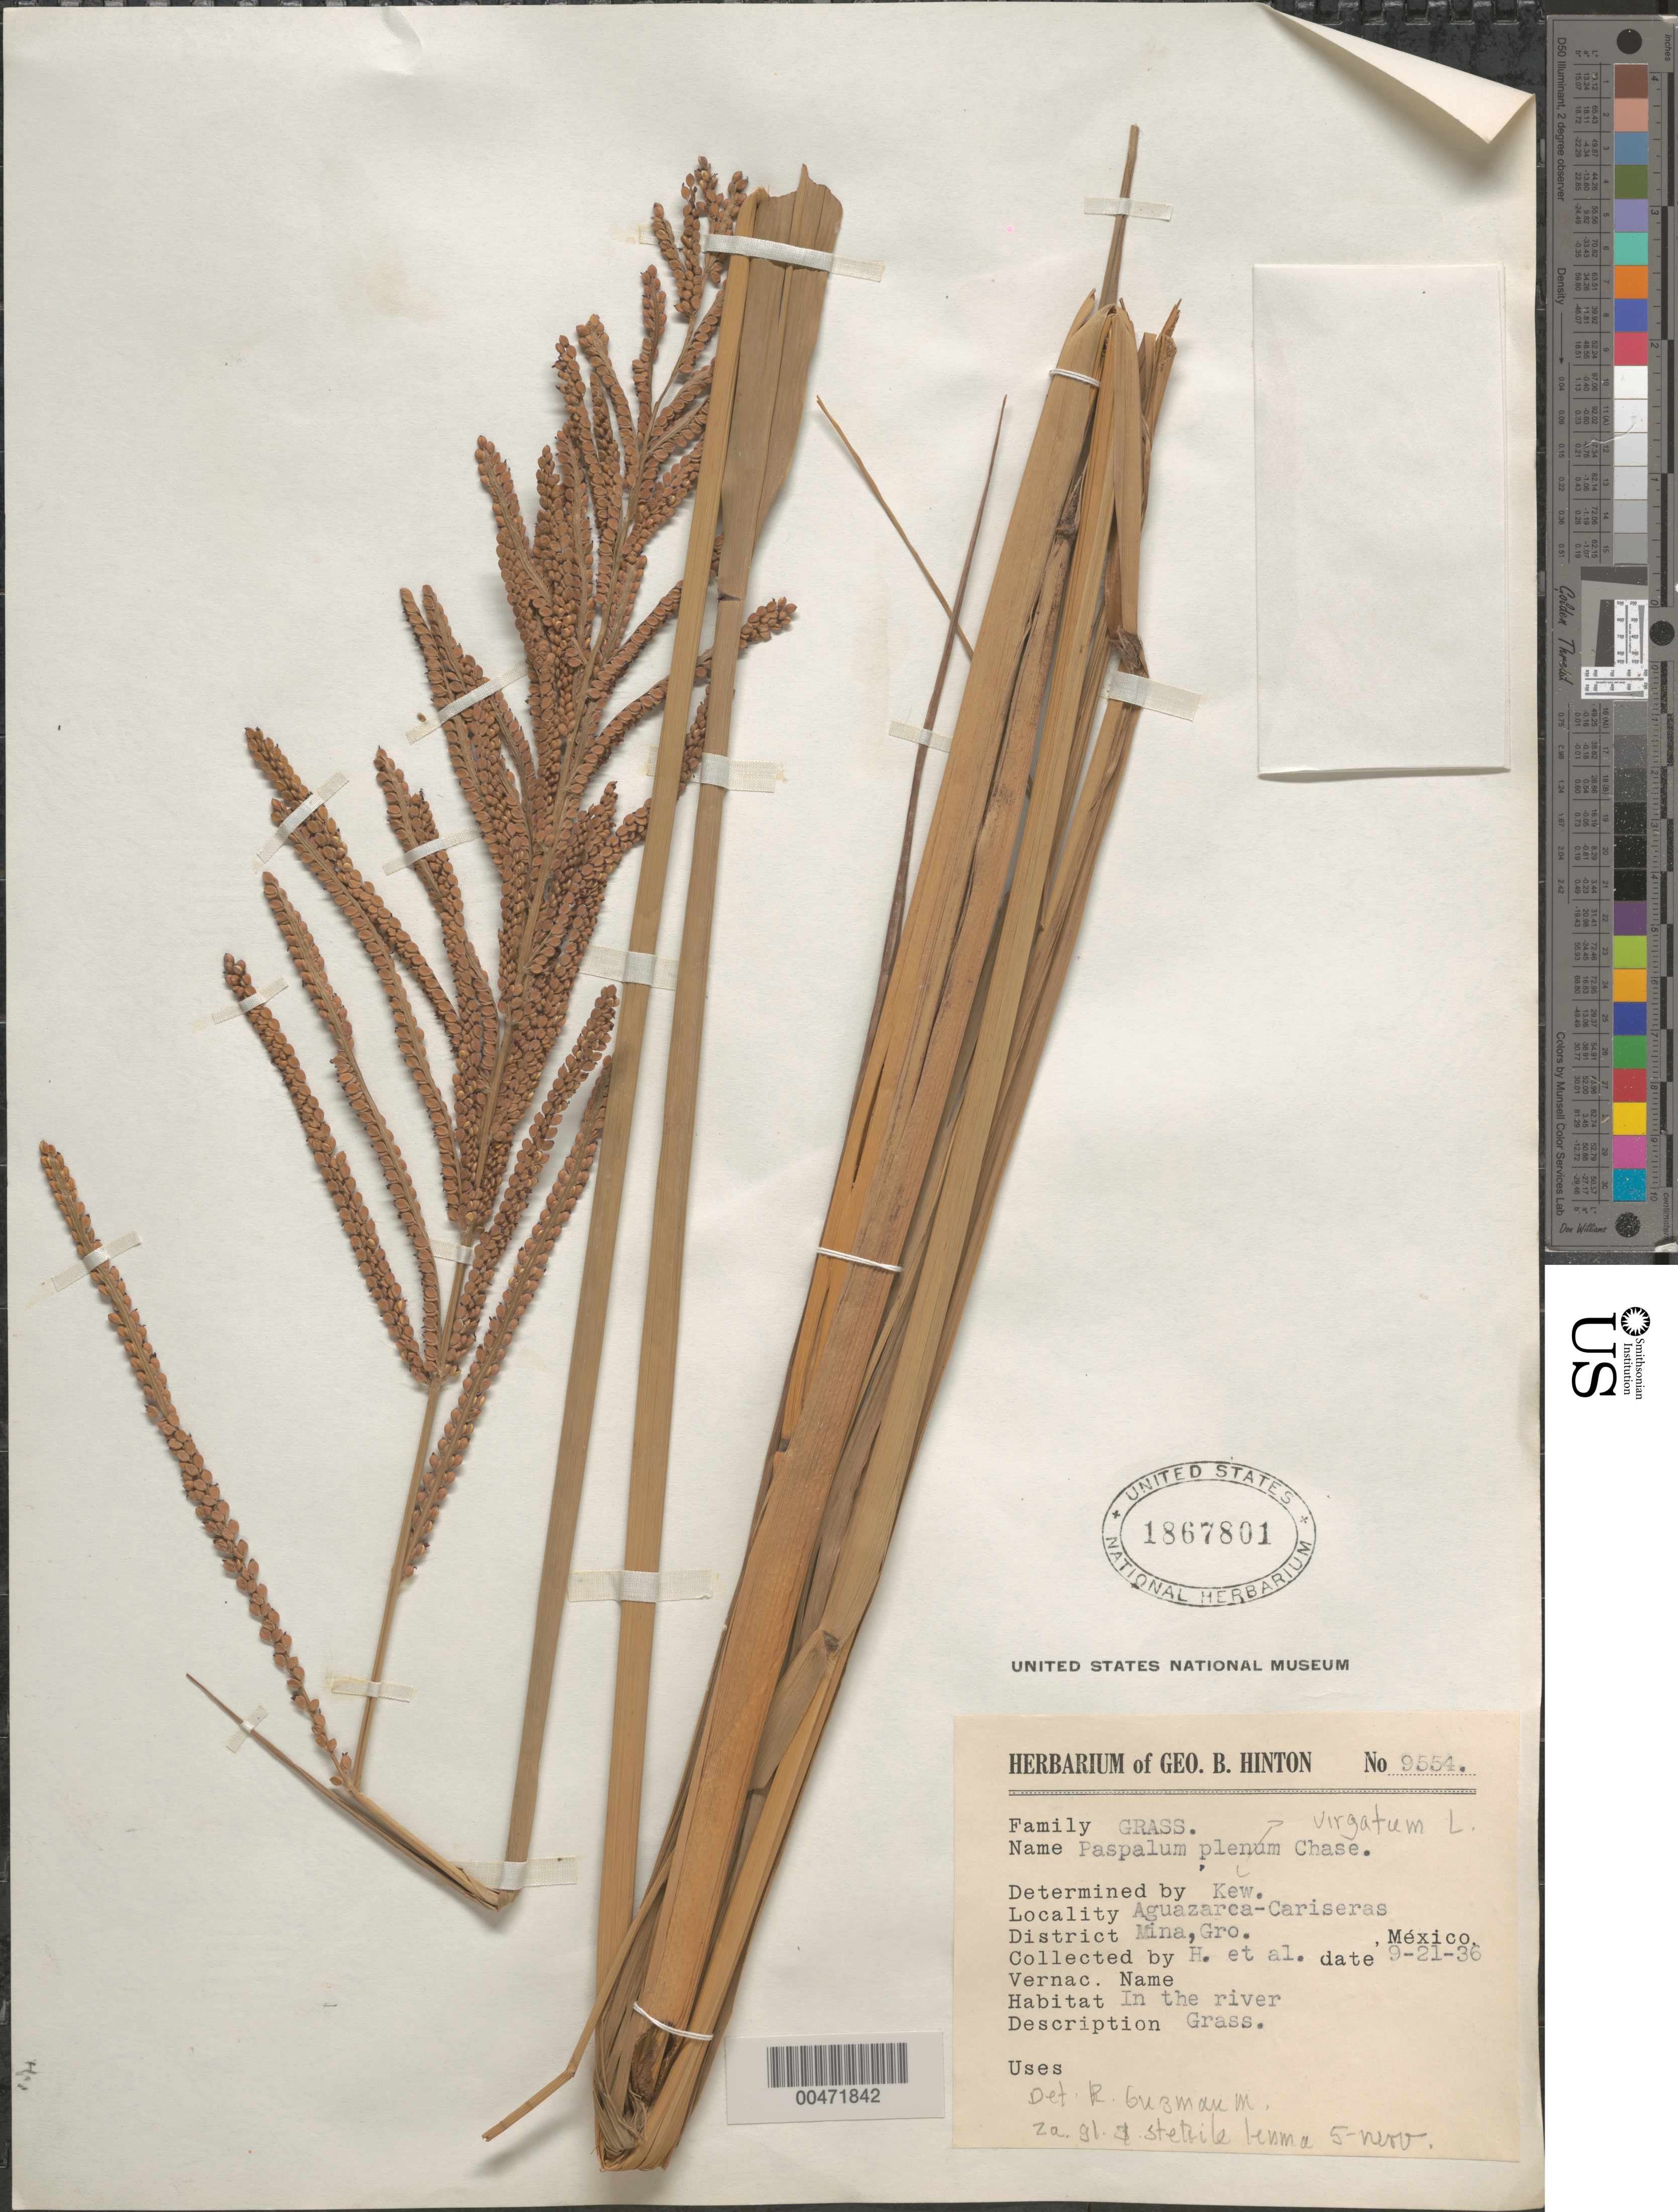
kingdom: Plantae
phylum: Tracheophyta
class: Liliopsida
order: Poales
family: Poaceae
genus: Paspalum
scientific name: Paspalum virgatum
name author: L.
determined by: Guzman-M., R.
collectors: G. B. Hinton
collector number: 9554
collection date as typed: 21 Sep 1936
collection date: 1936-09-21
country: Mexico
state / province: Guerrero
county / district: Mina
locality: Aguazarca - Cariseras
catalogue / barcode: US 1867801